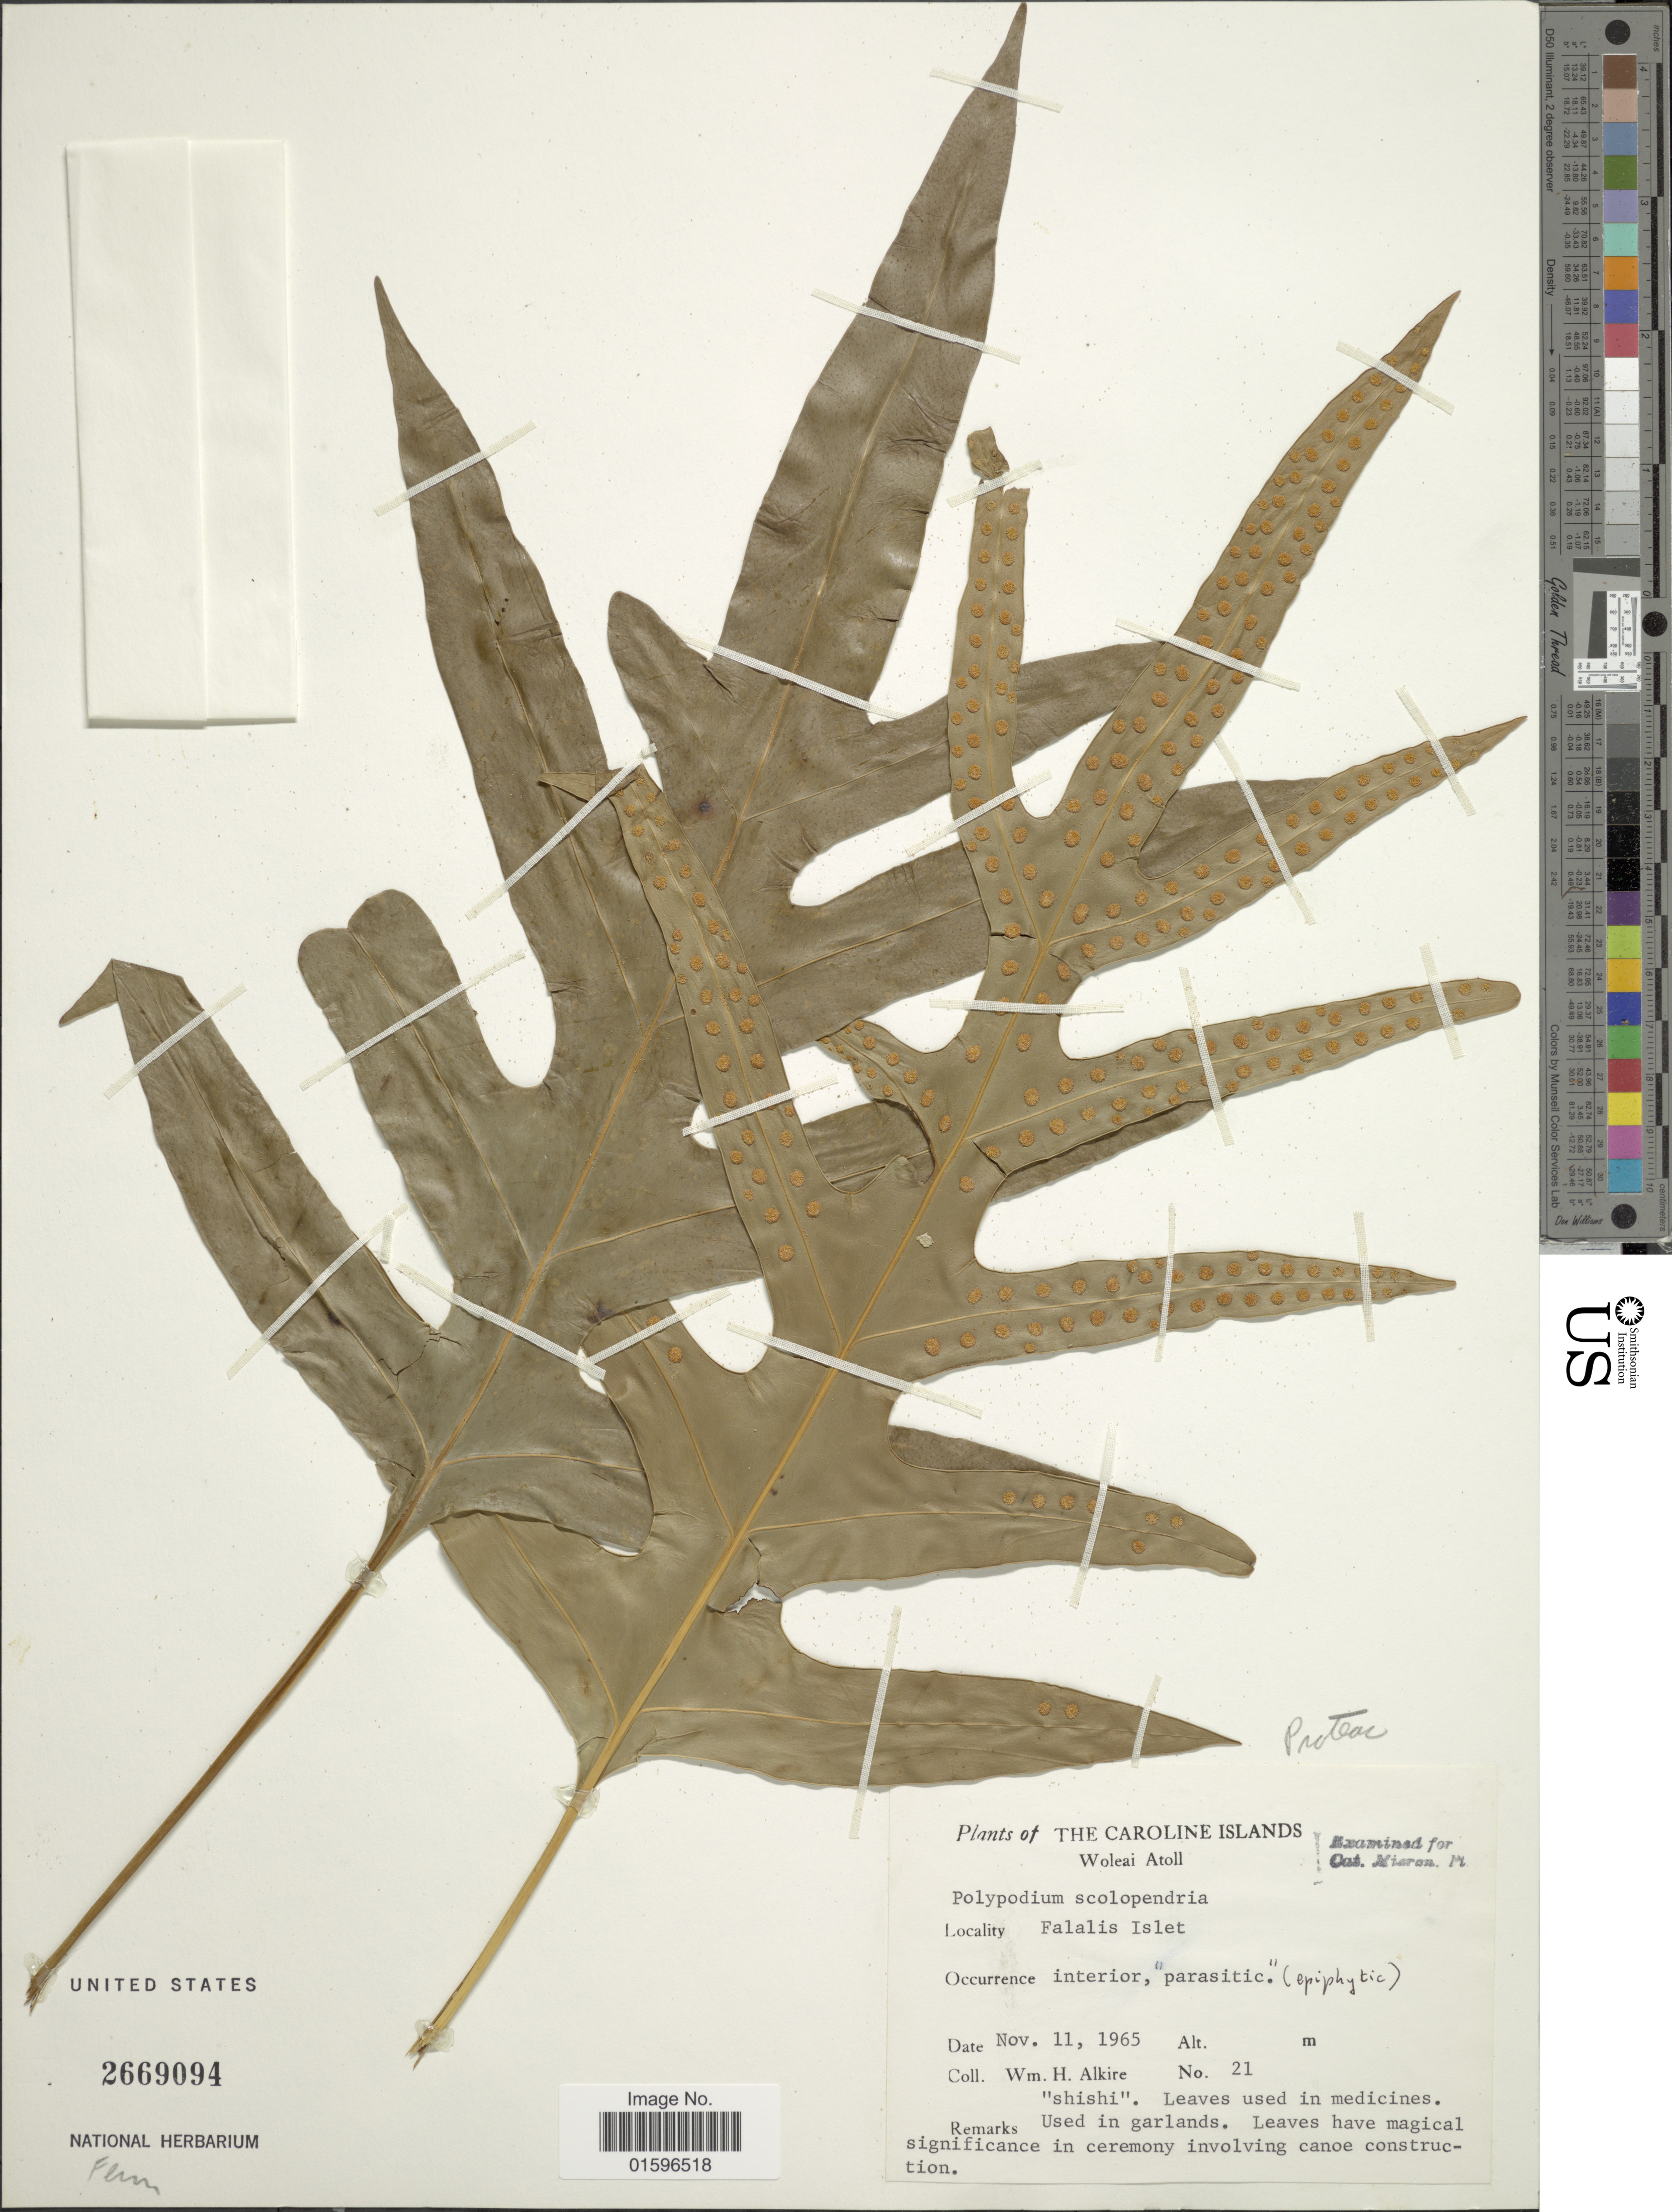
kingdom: Plantae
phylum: Tracheophyta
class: Polypodiopsida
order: Polypodiales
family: Polypodiaceae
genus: Polypodium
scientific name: Polypodium scolopendria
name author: Burm. f.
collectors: W. Alkire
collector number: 21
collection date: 1965-11-11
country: Micronesia, Federated States of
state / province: Yap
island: Woleai Atoll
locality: Caroline Islands , Woleai Atoll, Falalis Islet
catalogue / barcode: US 2669094